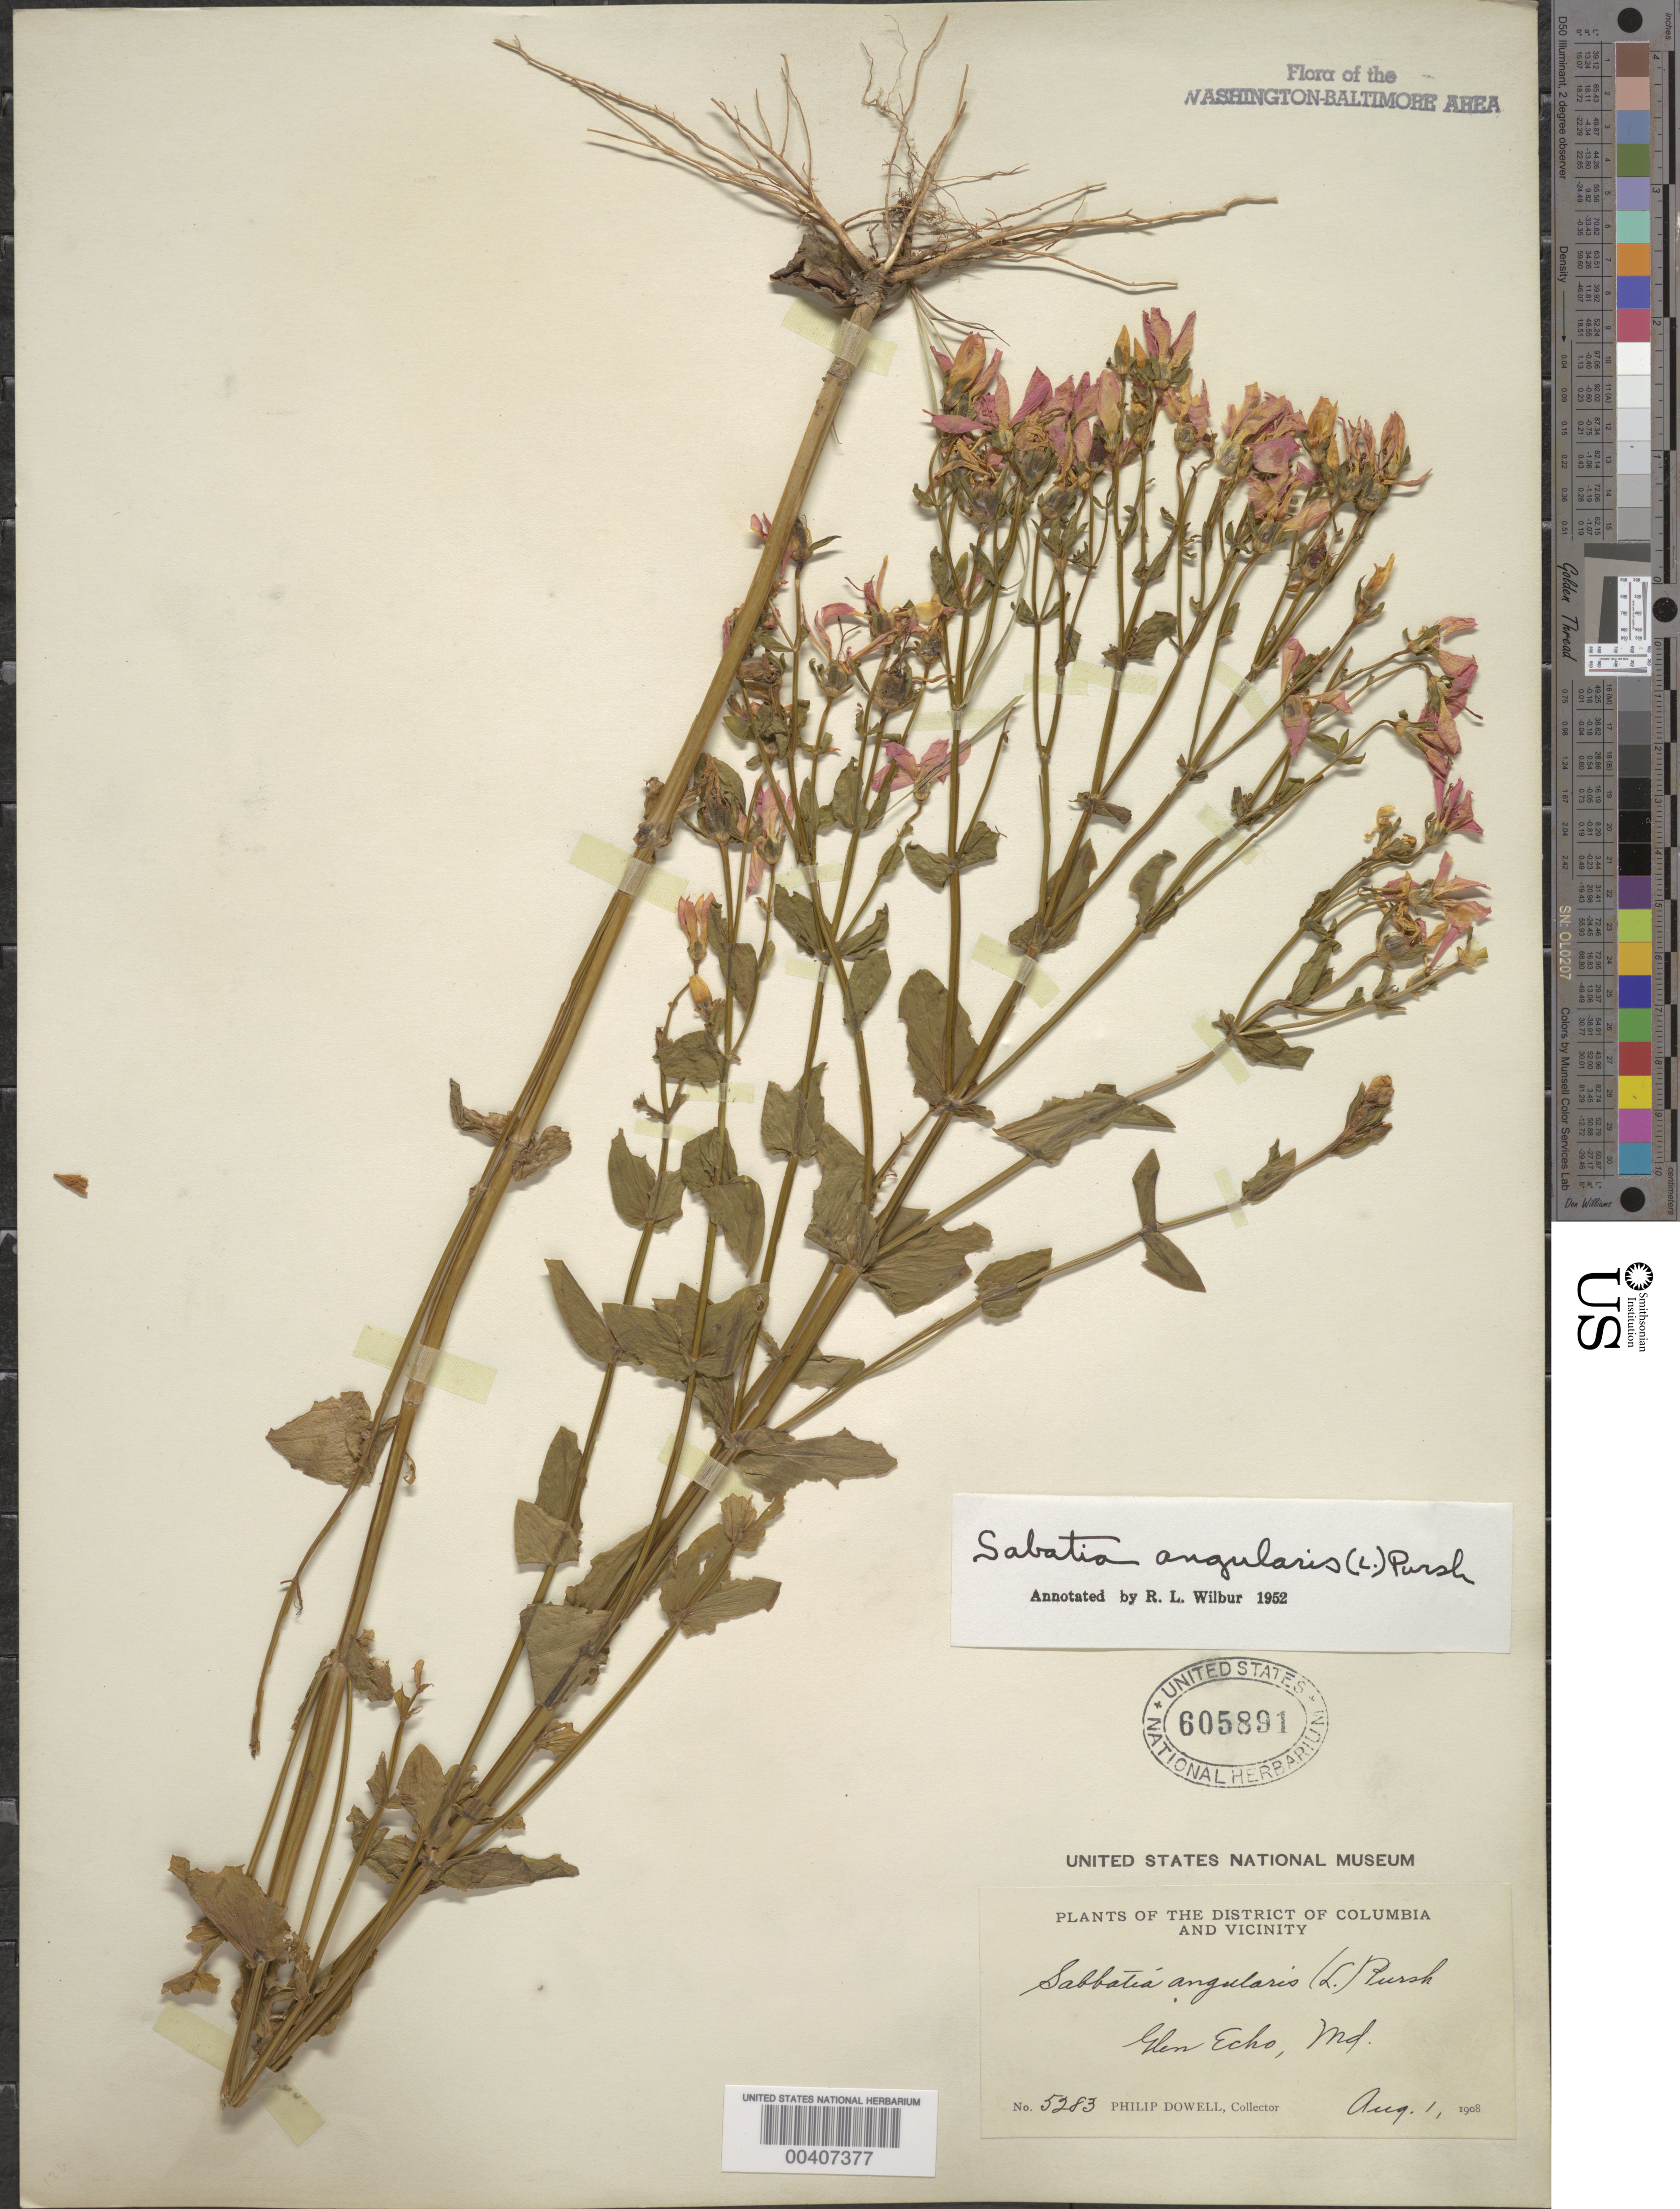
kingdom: Plantae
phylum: Tracheophyta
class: Magnoliopsida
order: Gentianales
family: Gentianaceae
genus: Sabatia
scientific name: Sabatia angularis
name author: (L.) Pursh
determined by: Wilbur, R. L.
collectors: P. Dowell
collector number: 5283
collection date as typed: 01 Aug 1908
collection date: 1908-08-01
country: United States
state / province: Maryland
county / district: Montgomery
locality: Glen Echo C. & O. Canal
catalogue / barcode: US 605891